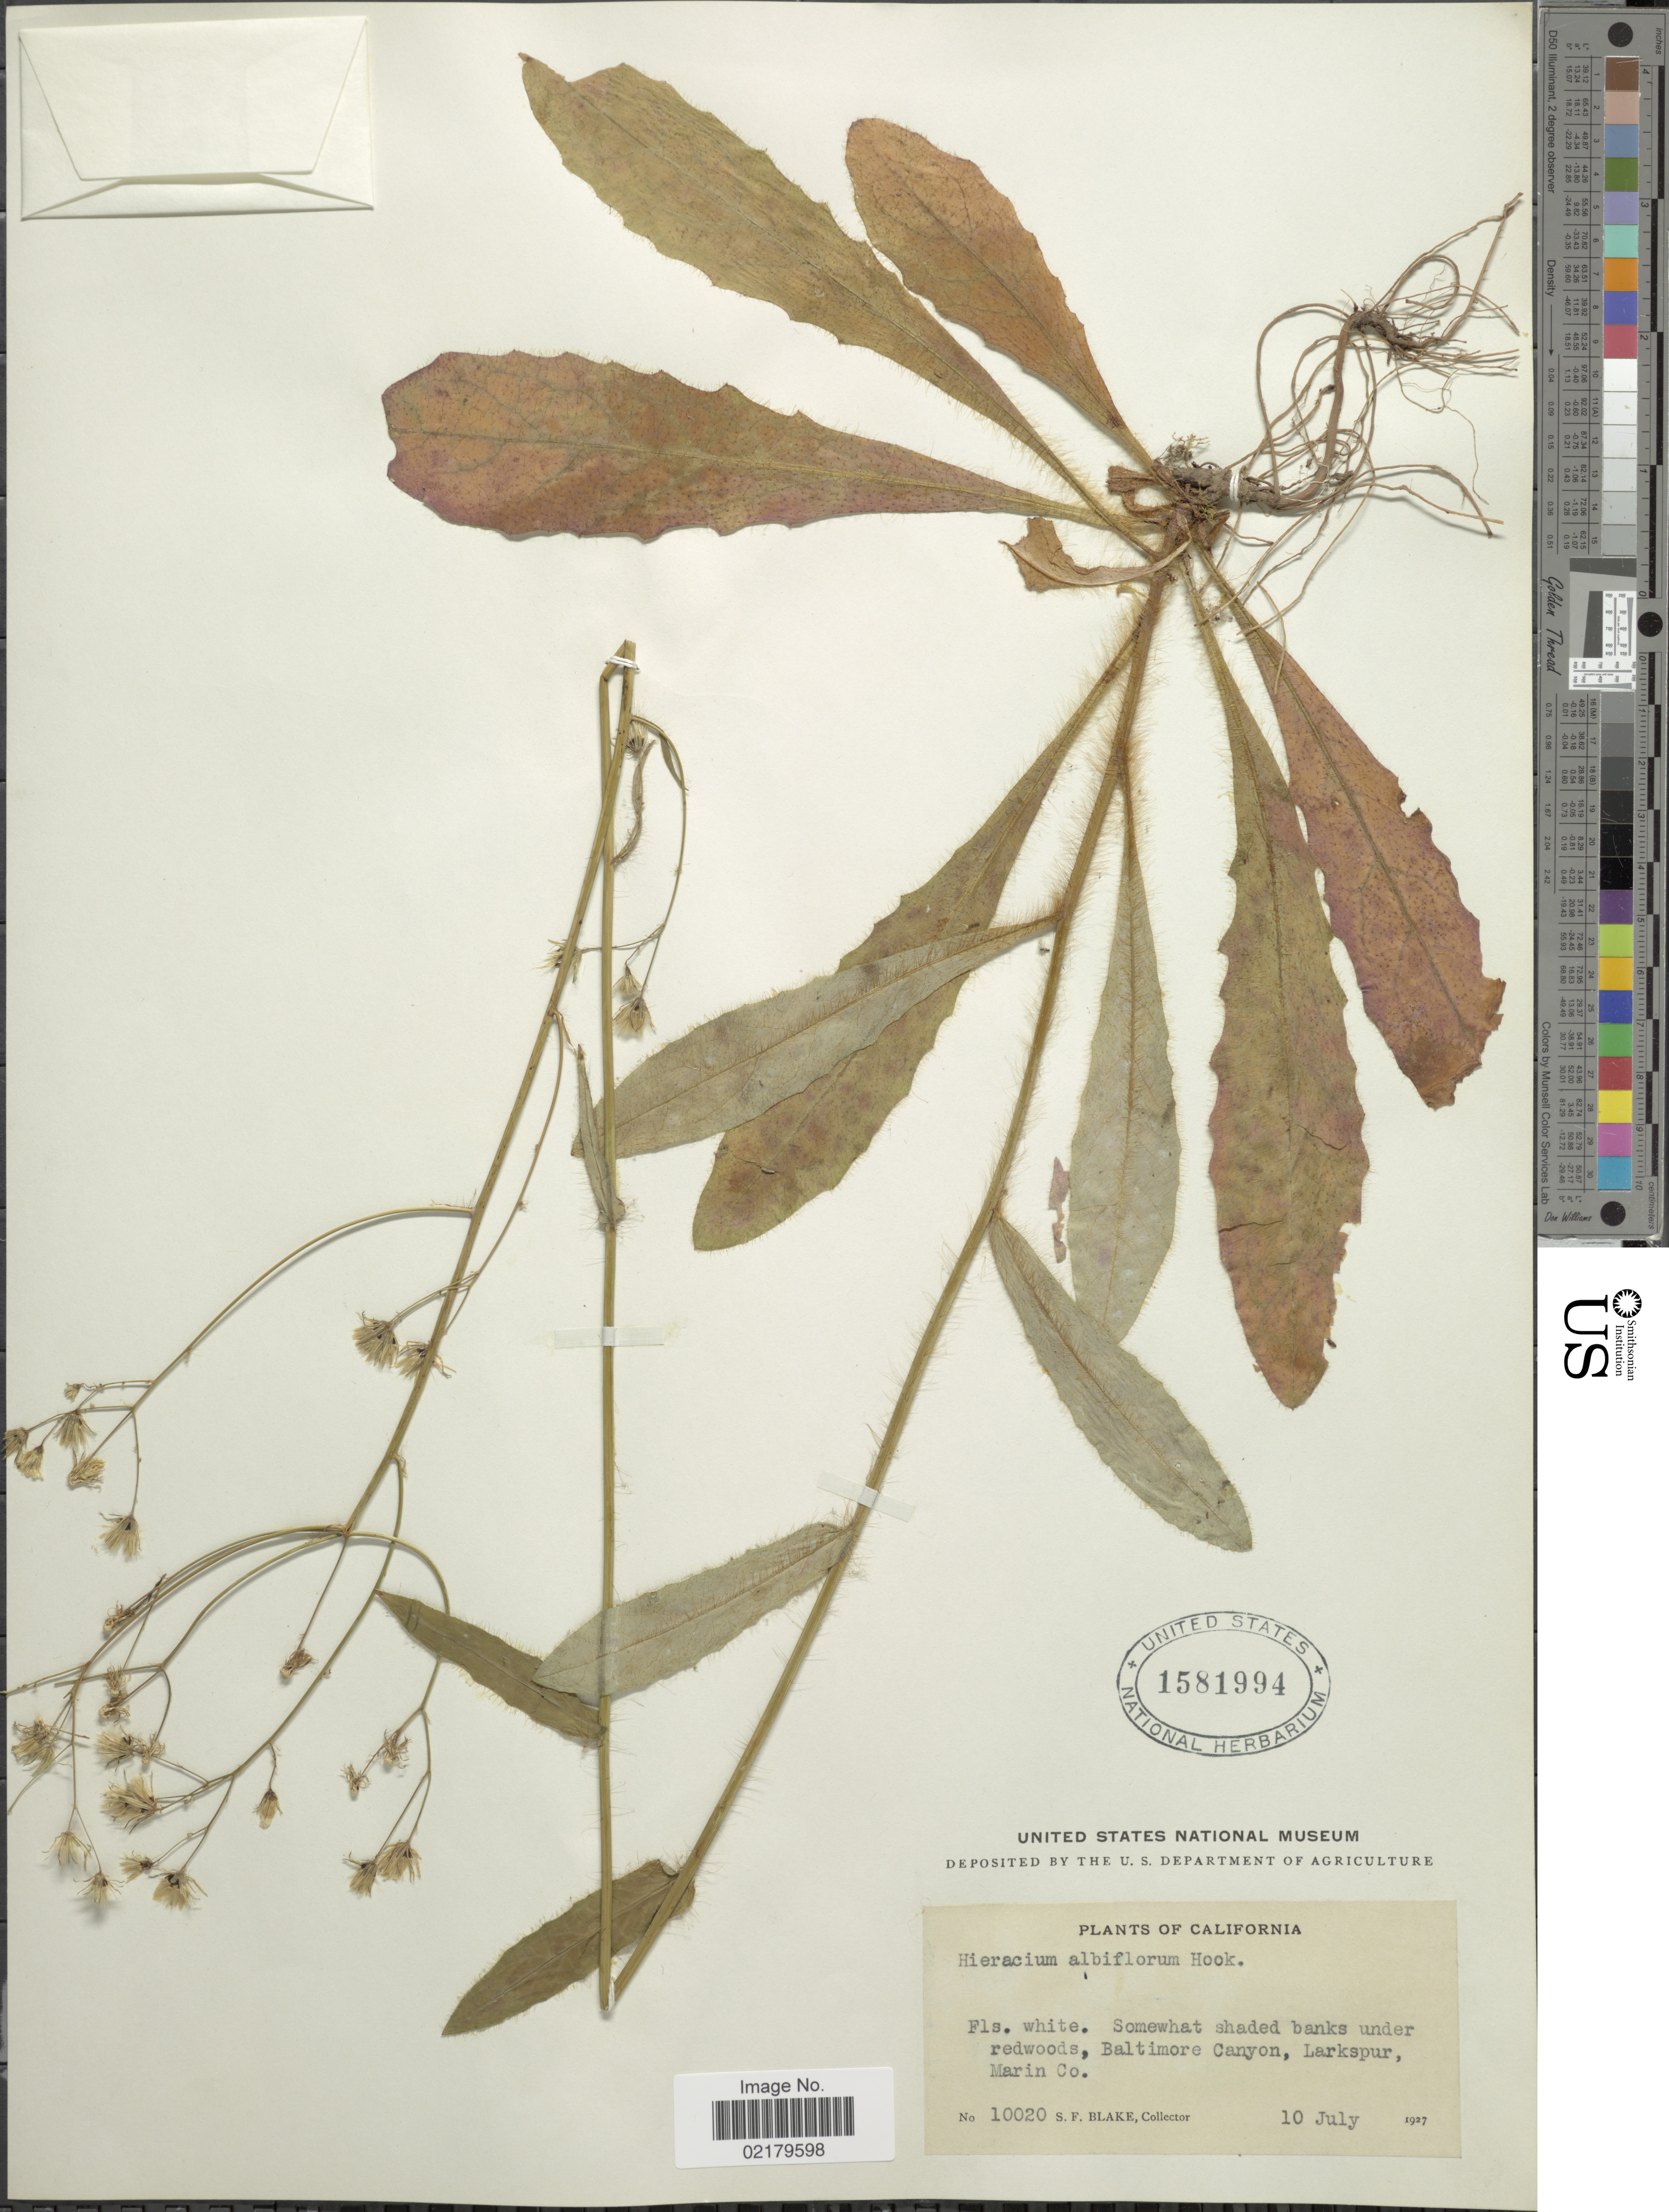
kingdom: Plantae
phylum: Tracheophyta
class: Magnoliopsida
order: Asterales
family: Asteraceae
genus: Hieracium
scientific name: Hieracium albiflorum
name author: Hook.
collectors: S. Blake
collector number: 10020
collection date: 1927-07-10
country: United States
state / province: California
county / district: Marin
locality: Somewhat shaded banks under redwoods, Baltimore Canyon, Larkspur, Marin Co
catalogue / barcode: US 1581994